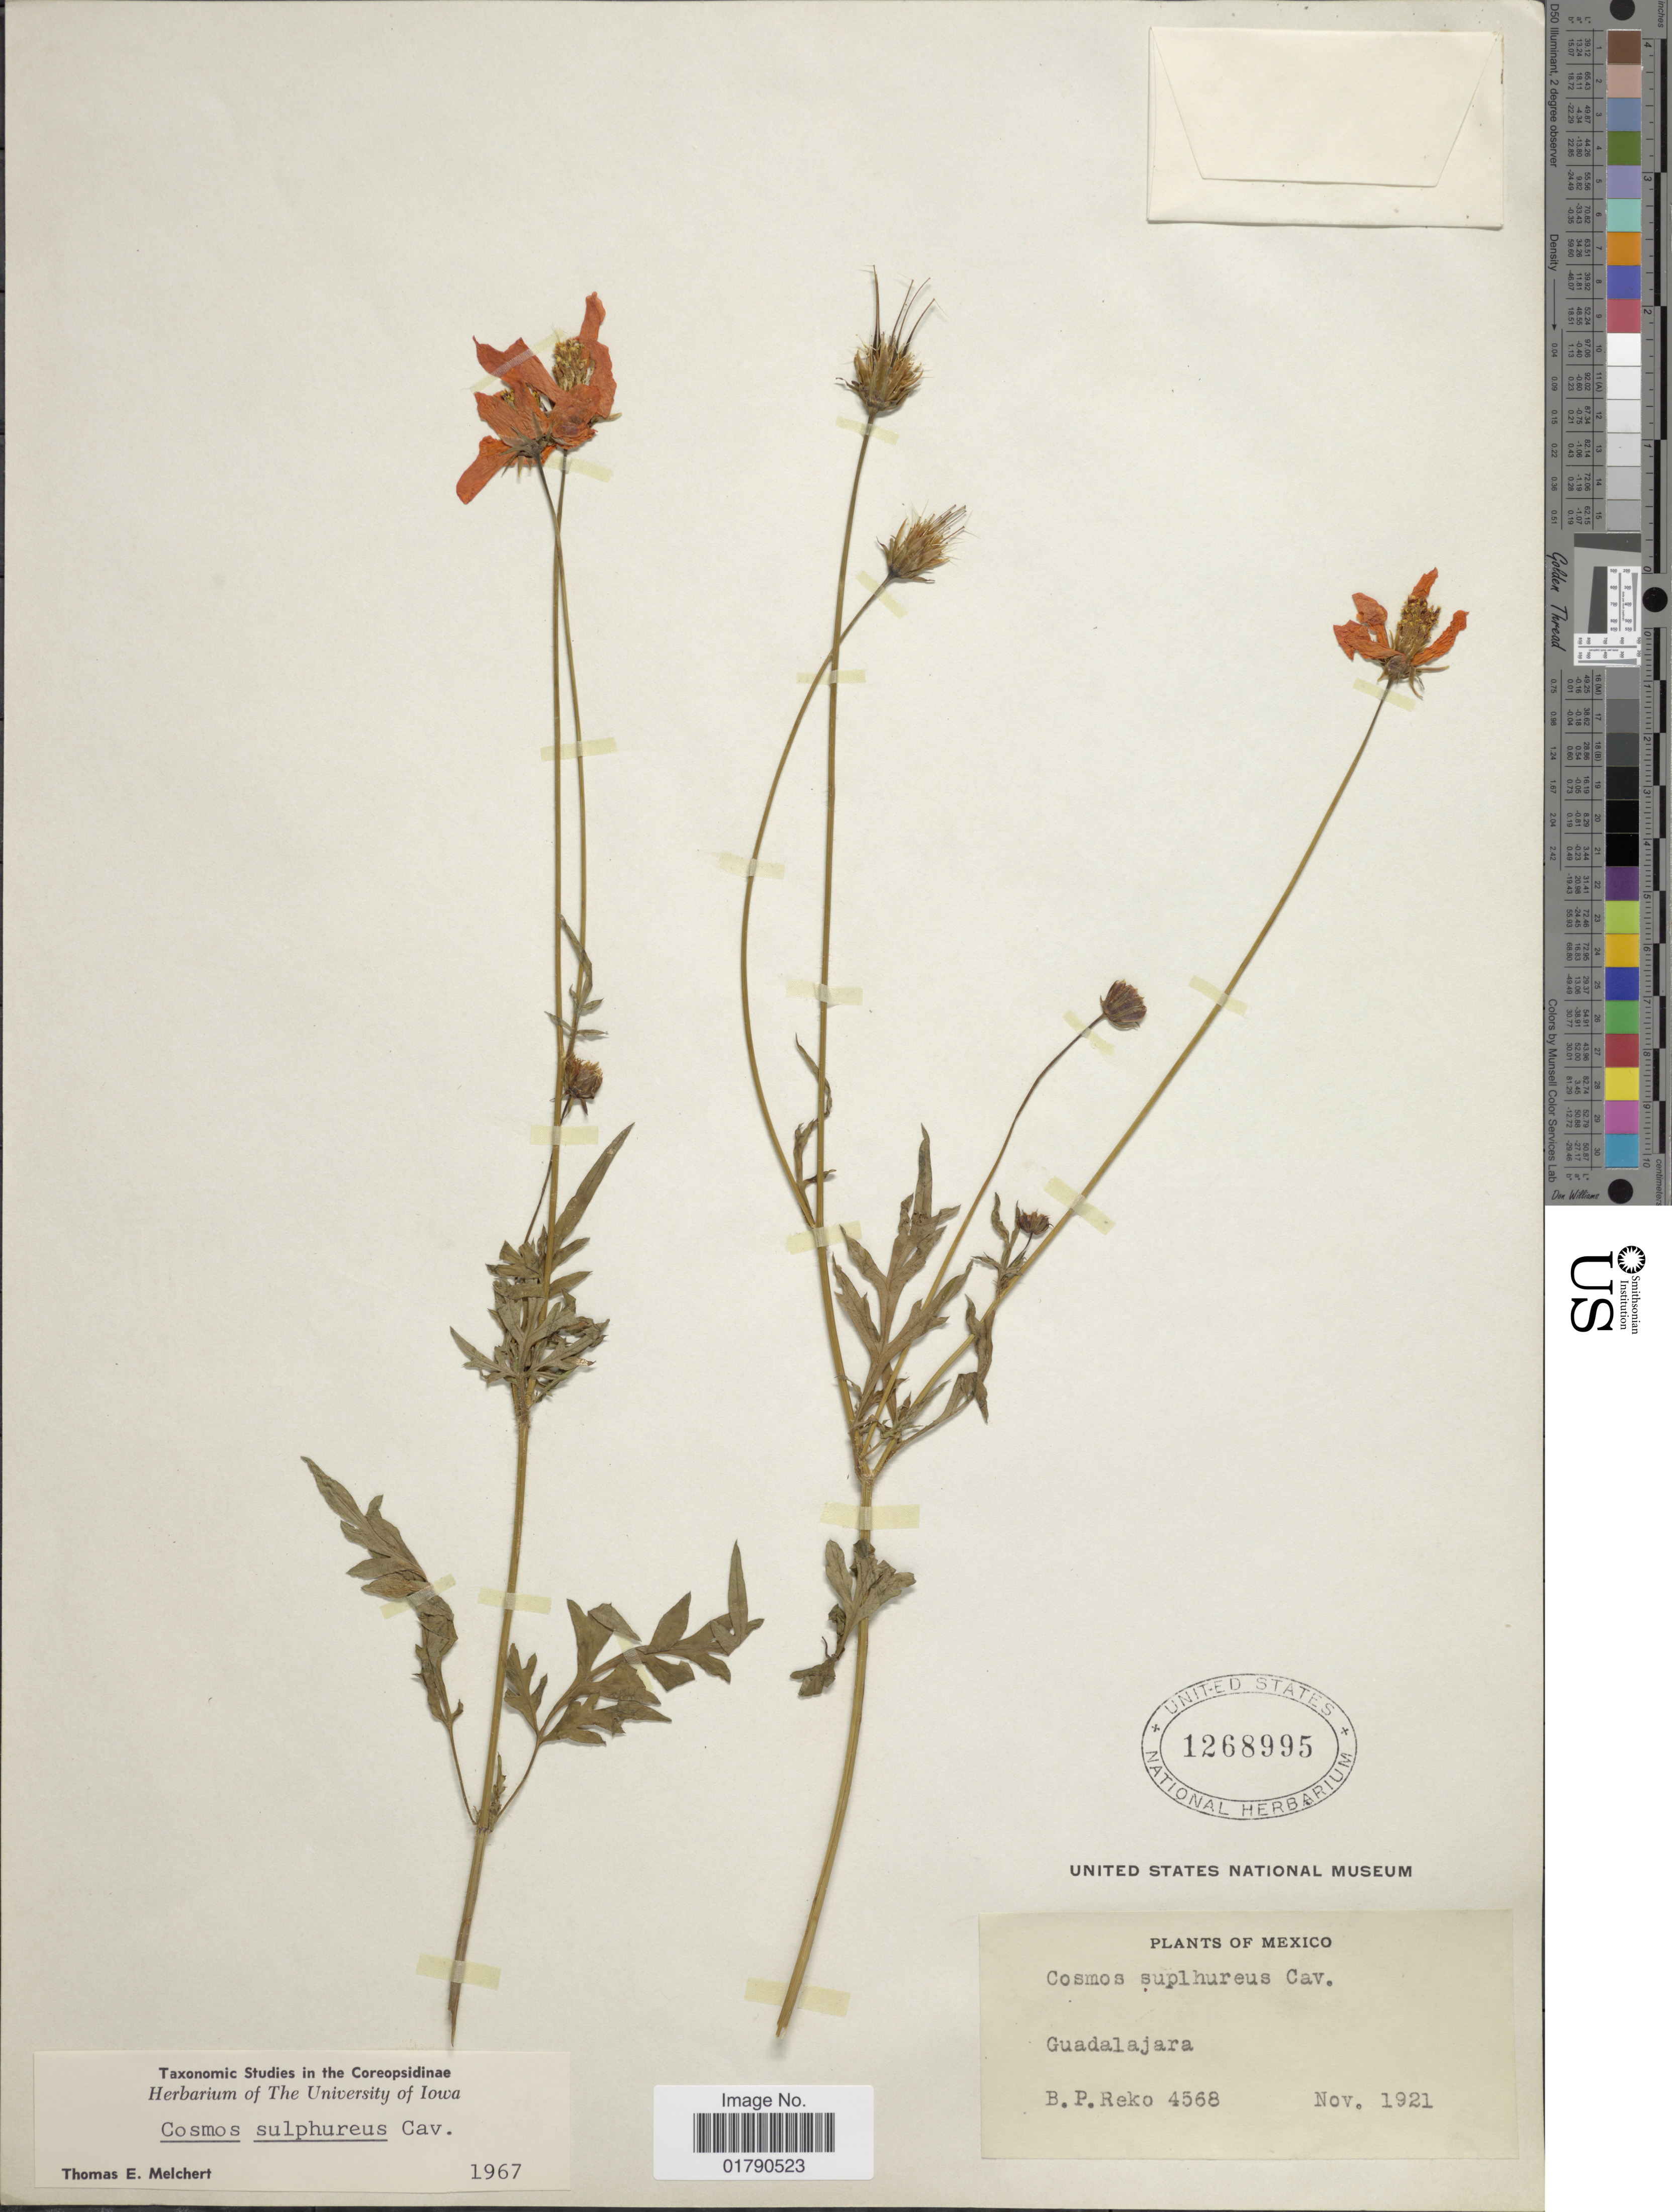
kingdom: Plantae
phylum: Tracheophyta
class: Magnoliopsida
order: Asterales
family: Asteraceae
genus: Cosmos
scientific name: Cosmos sulphureus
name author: Cav.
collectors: B. P. Reko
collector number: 4568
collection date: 1921-11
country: Mexico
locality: Guadalajara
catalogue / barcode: US 1268995